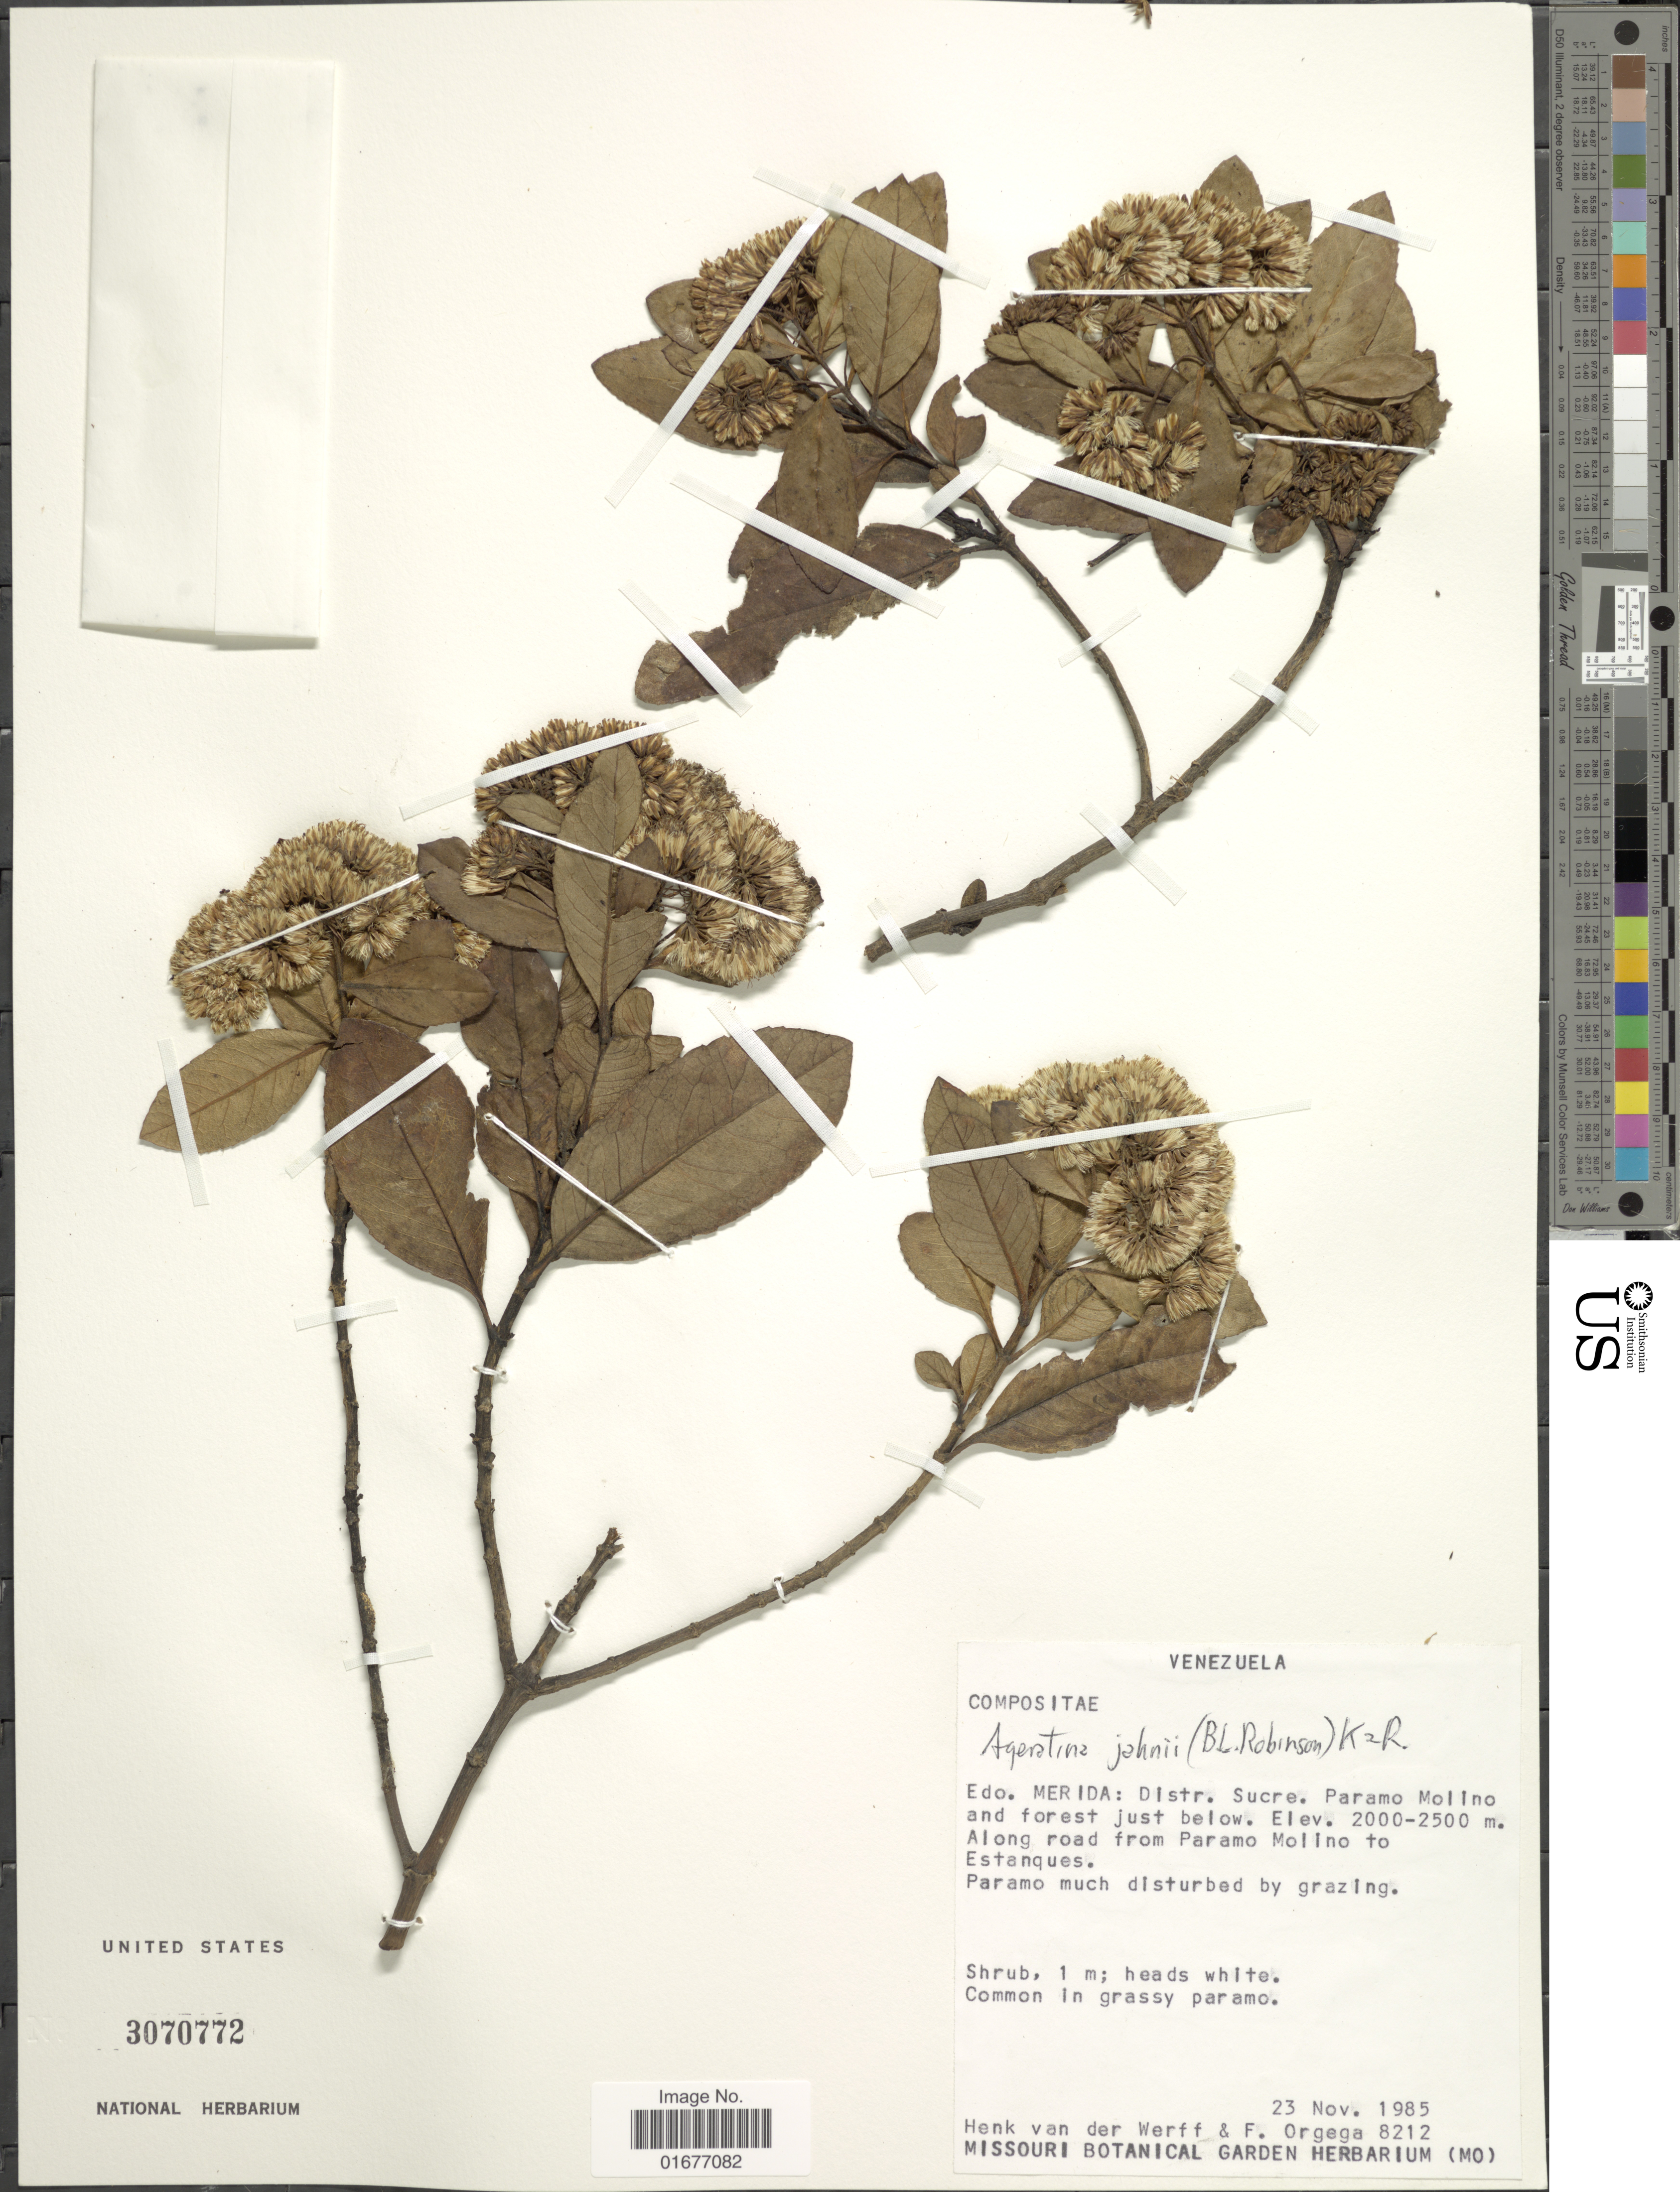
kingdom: Plantae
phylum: Tracheophyta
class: Magnoliopsida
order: Asterales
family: Asteraceae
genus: Ageratina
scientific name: Ageratina jahnii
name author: (B.L. Rob.) R.M. King & H. Rob.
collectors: H. van der Werff & F. Orgega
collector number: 8212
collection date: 1985-11-23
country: Venezuela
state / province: Mérida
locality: Distr. Sucre, Paramo Molino and forest just below, along road from Paramo Molino to Estanques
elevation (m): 2000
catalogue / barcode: US 3070772